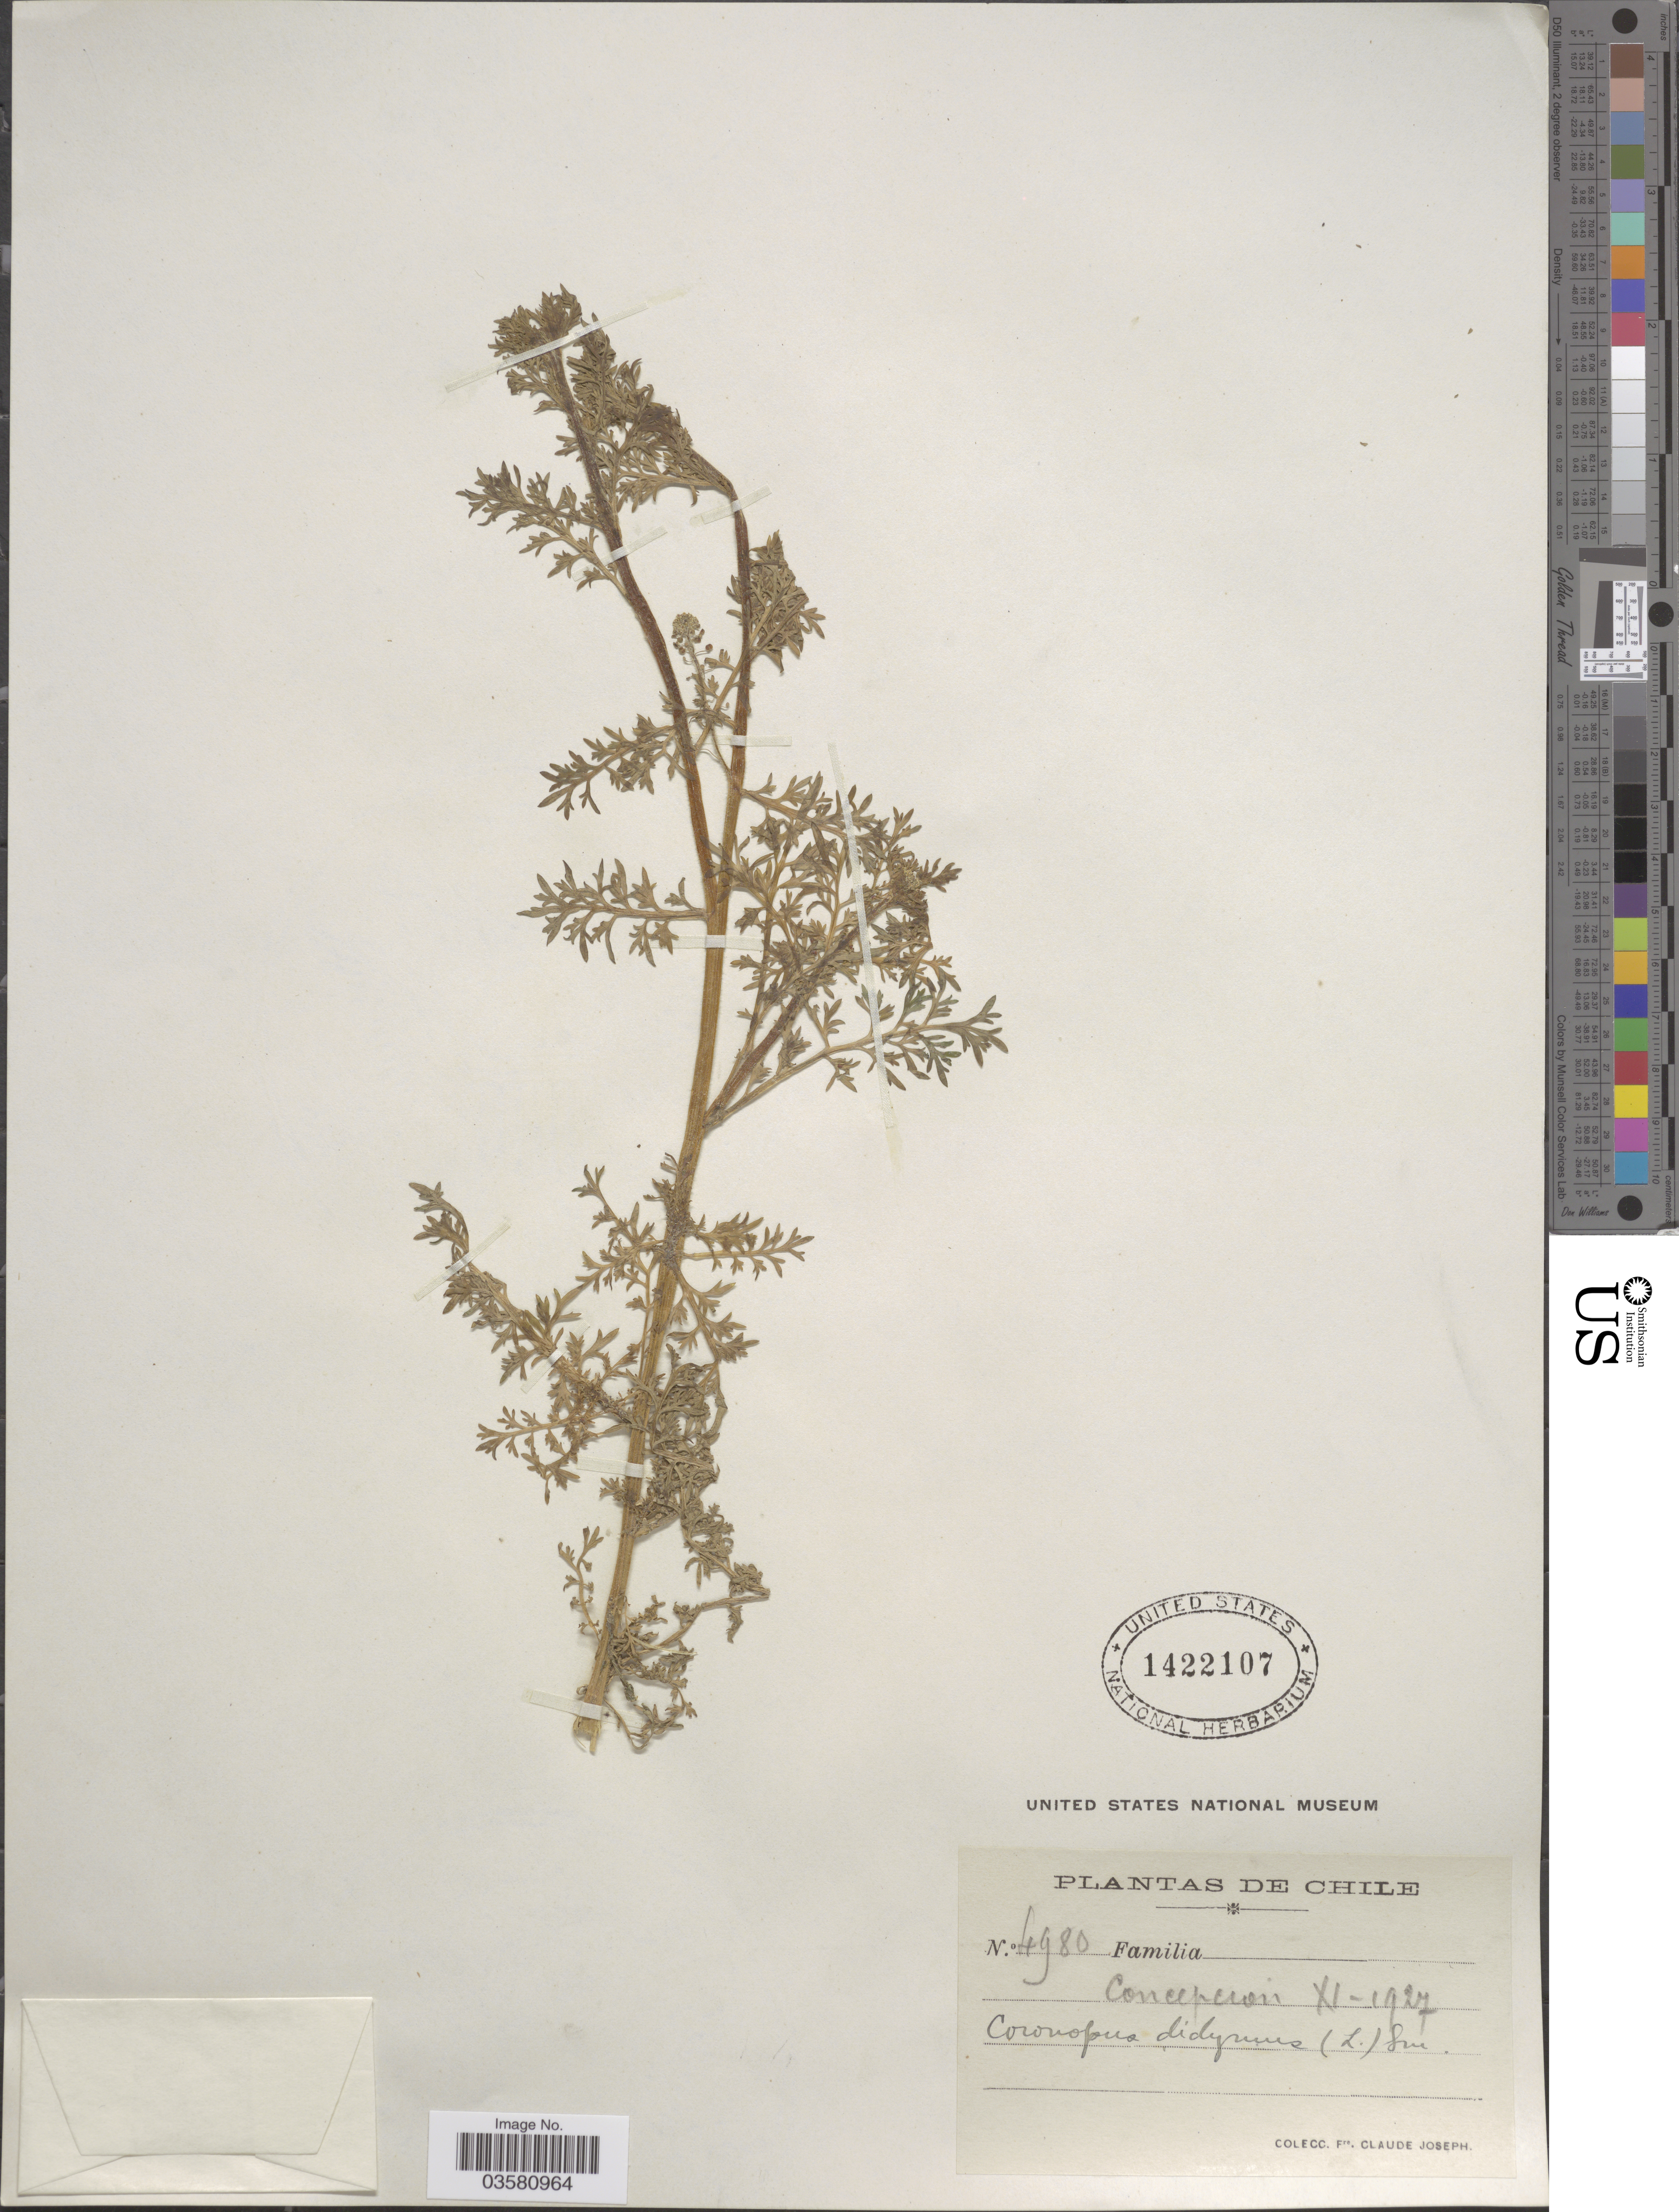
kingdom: Plantae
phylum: Tracheophyta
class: Magnoliopsida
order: Brassicales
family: Brassicaceae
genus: Lepidium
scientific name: Lepidium didymum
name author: L.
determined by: Strong, M. T., (US), Smithsonian Institution - National Museum of Natural History (UNITED STATES)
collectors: Bro. Claude-Joseph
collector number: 4980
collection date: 1927-11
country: Chile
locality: Concepcion.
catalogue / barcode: US 1422107